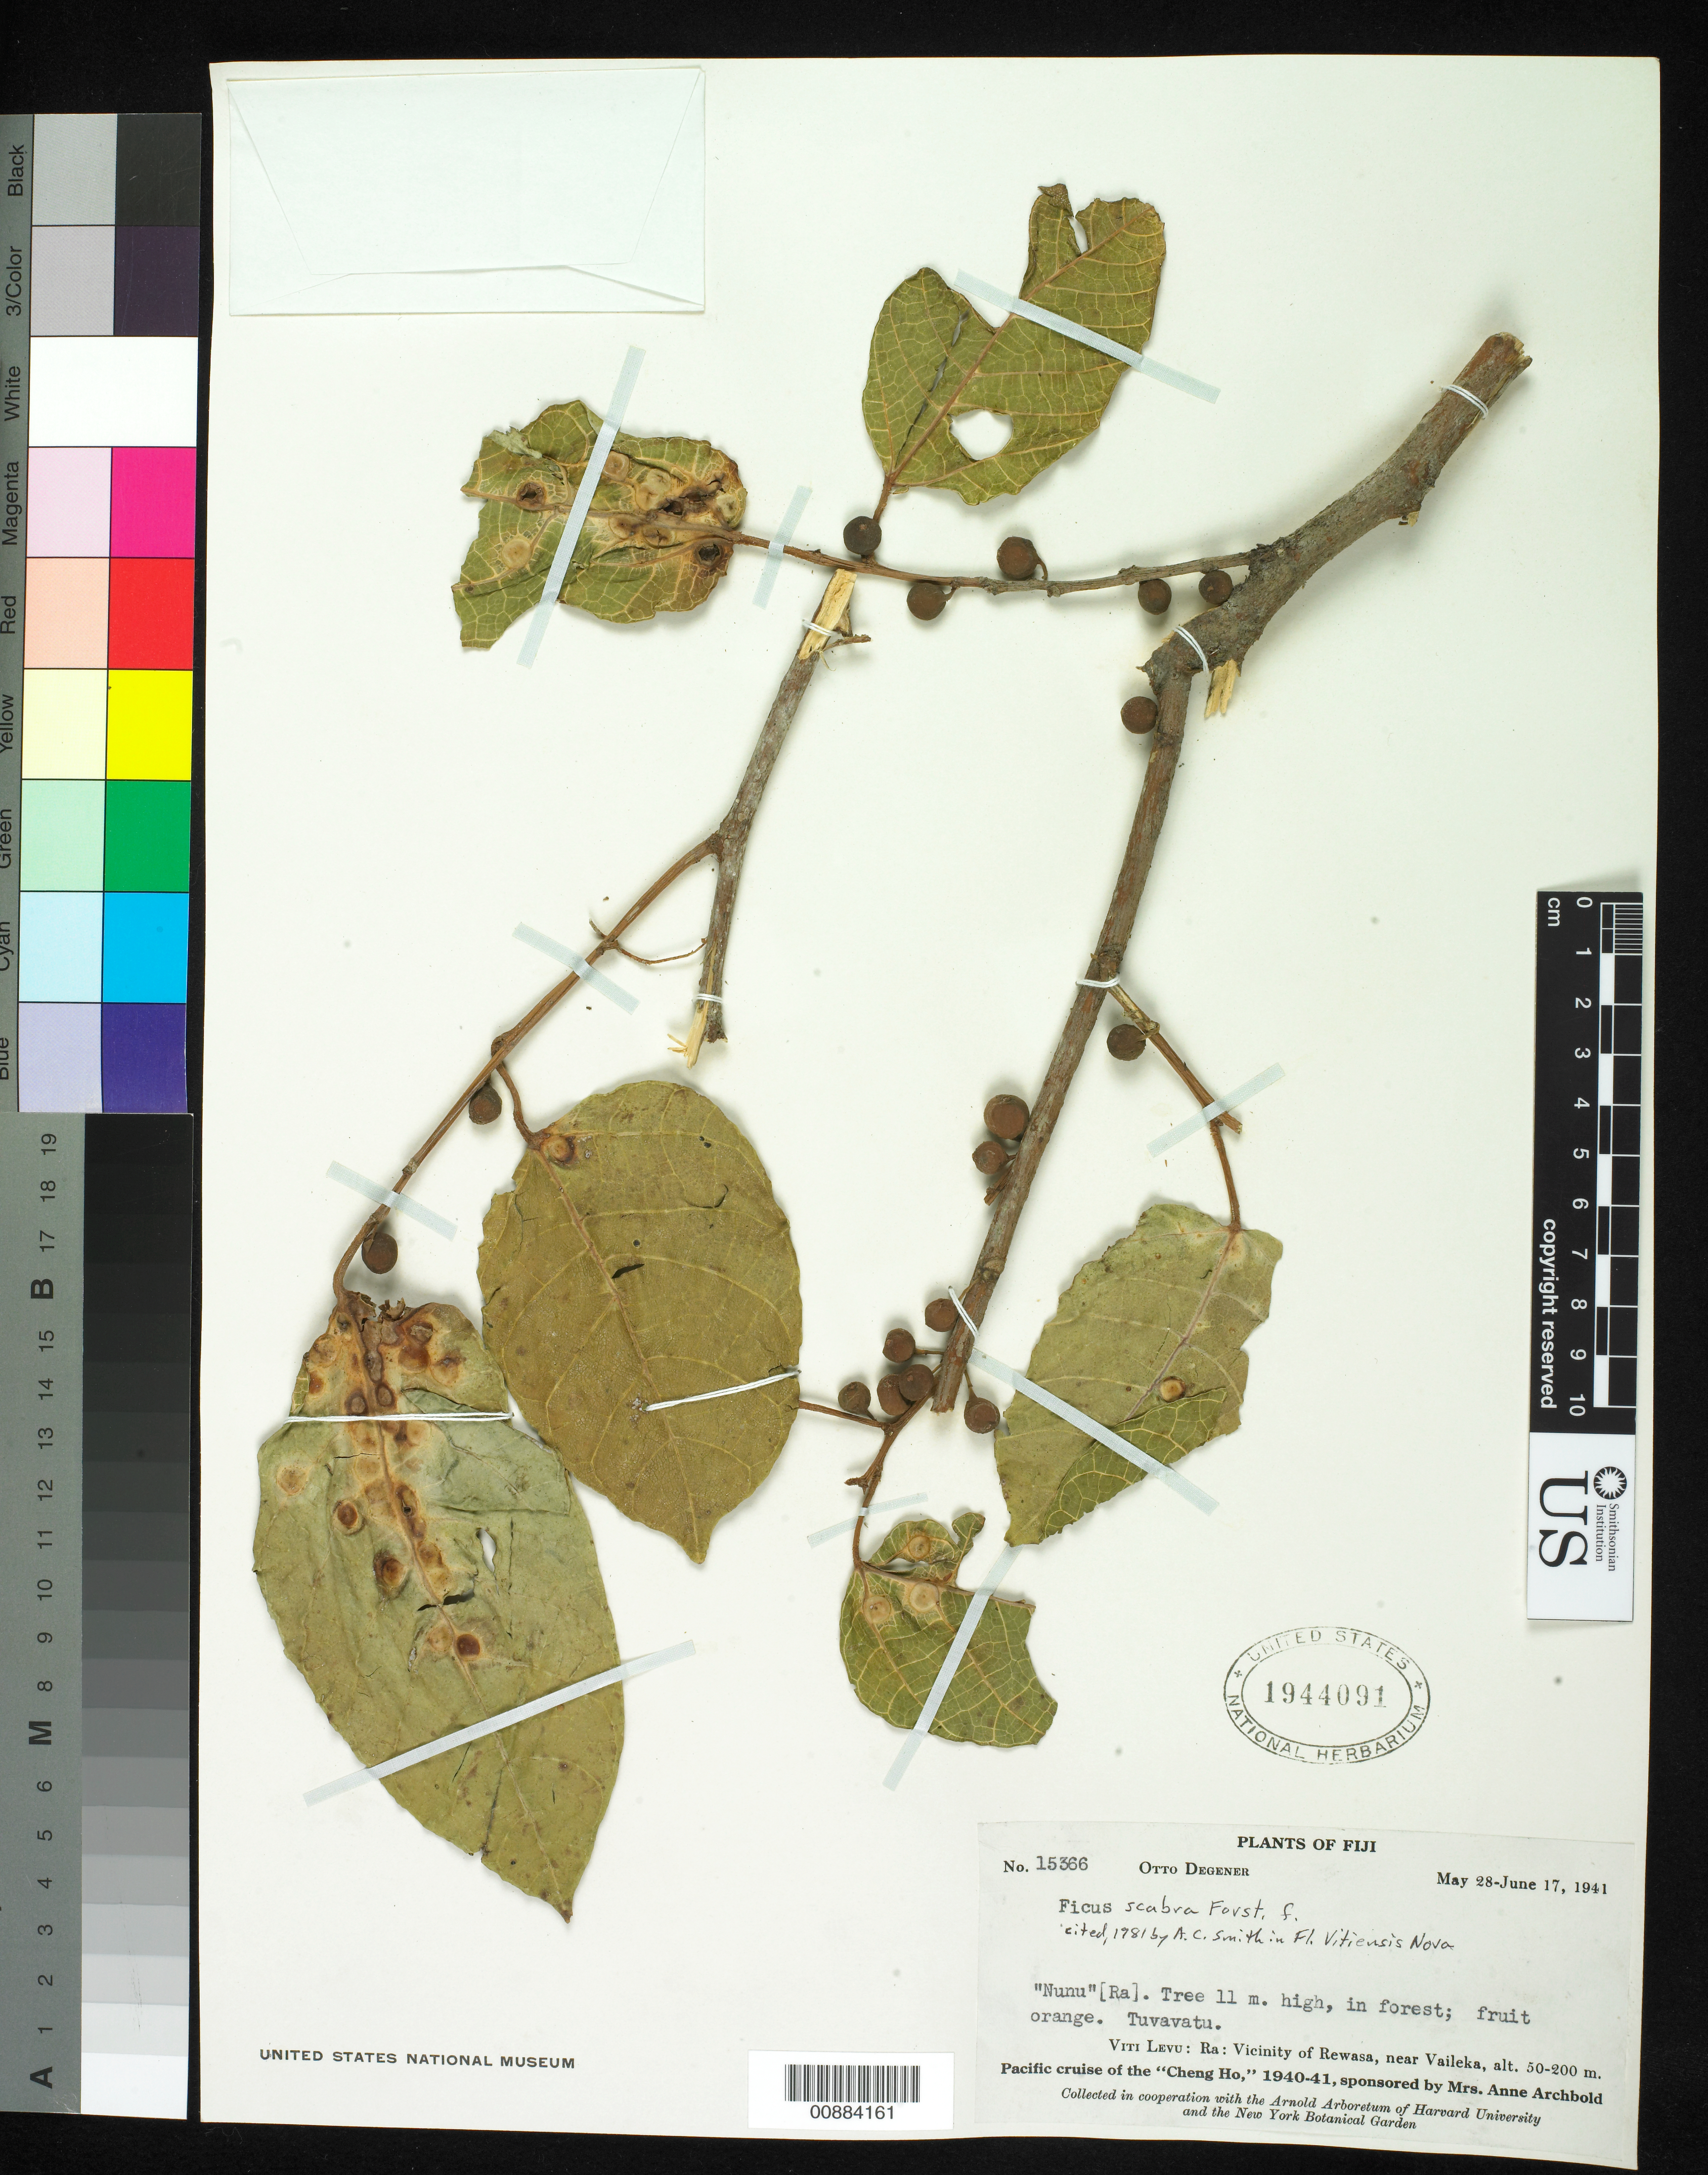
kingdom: Plantae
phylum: Tracheophyta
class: Magnoliopsida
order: Rosales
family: Moraceae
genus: Ficus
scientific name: Ficus scabra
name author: G. Forst.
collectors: O. Degener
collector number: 15366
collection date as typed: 28 May 1941 to 17 Jun 1941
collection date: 1941-05-28/1941-06-17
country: Fiji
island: Vatu-i-Ra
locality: Ra: vicinity of Rewasa, near Vaileka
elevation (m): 50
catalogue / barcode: US 1944091